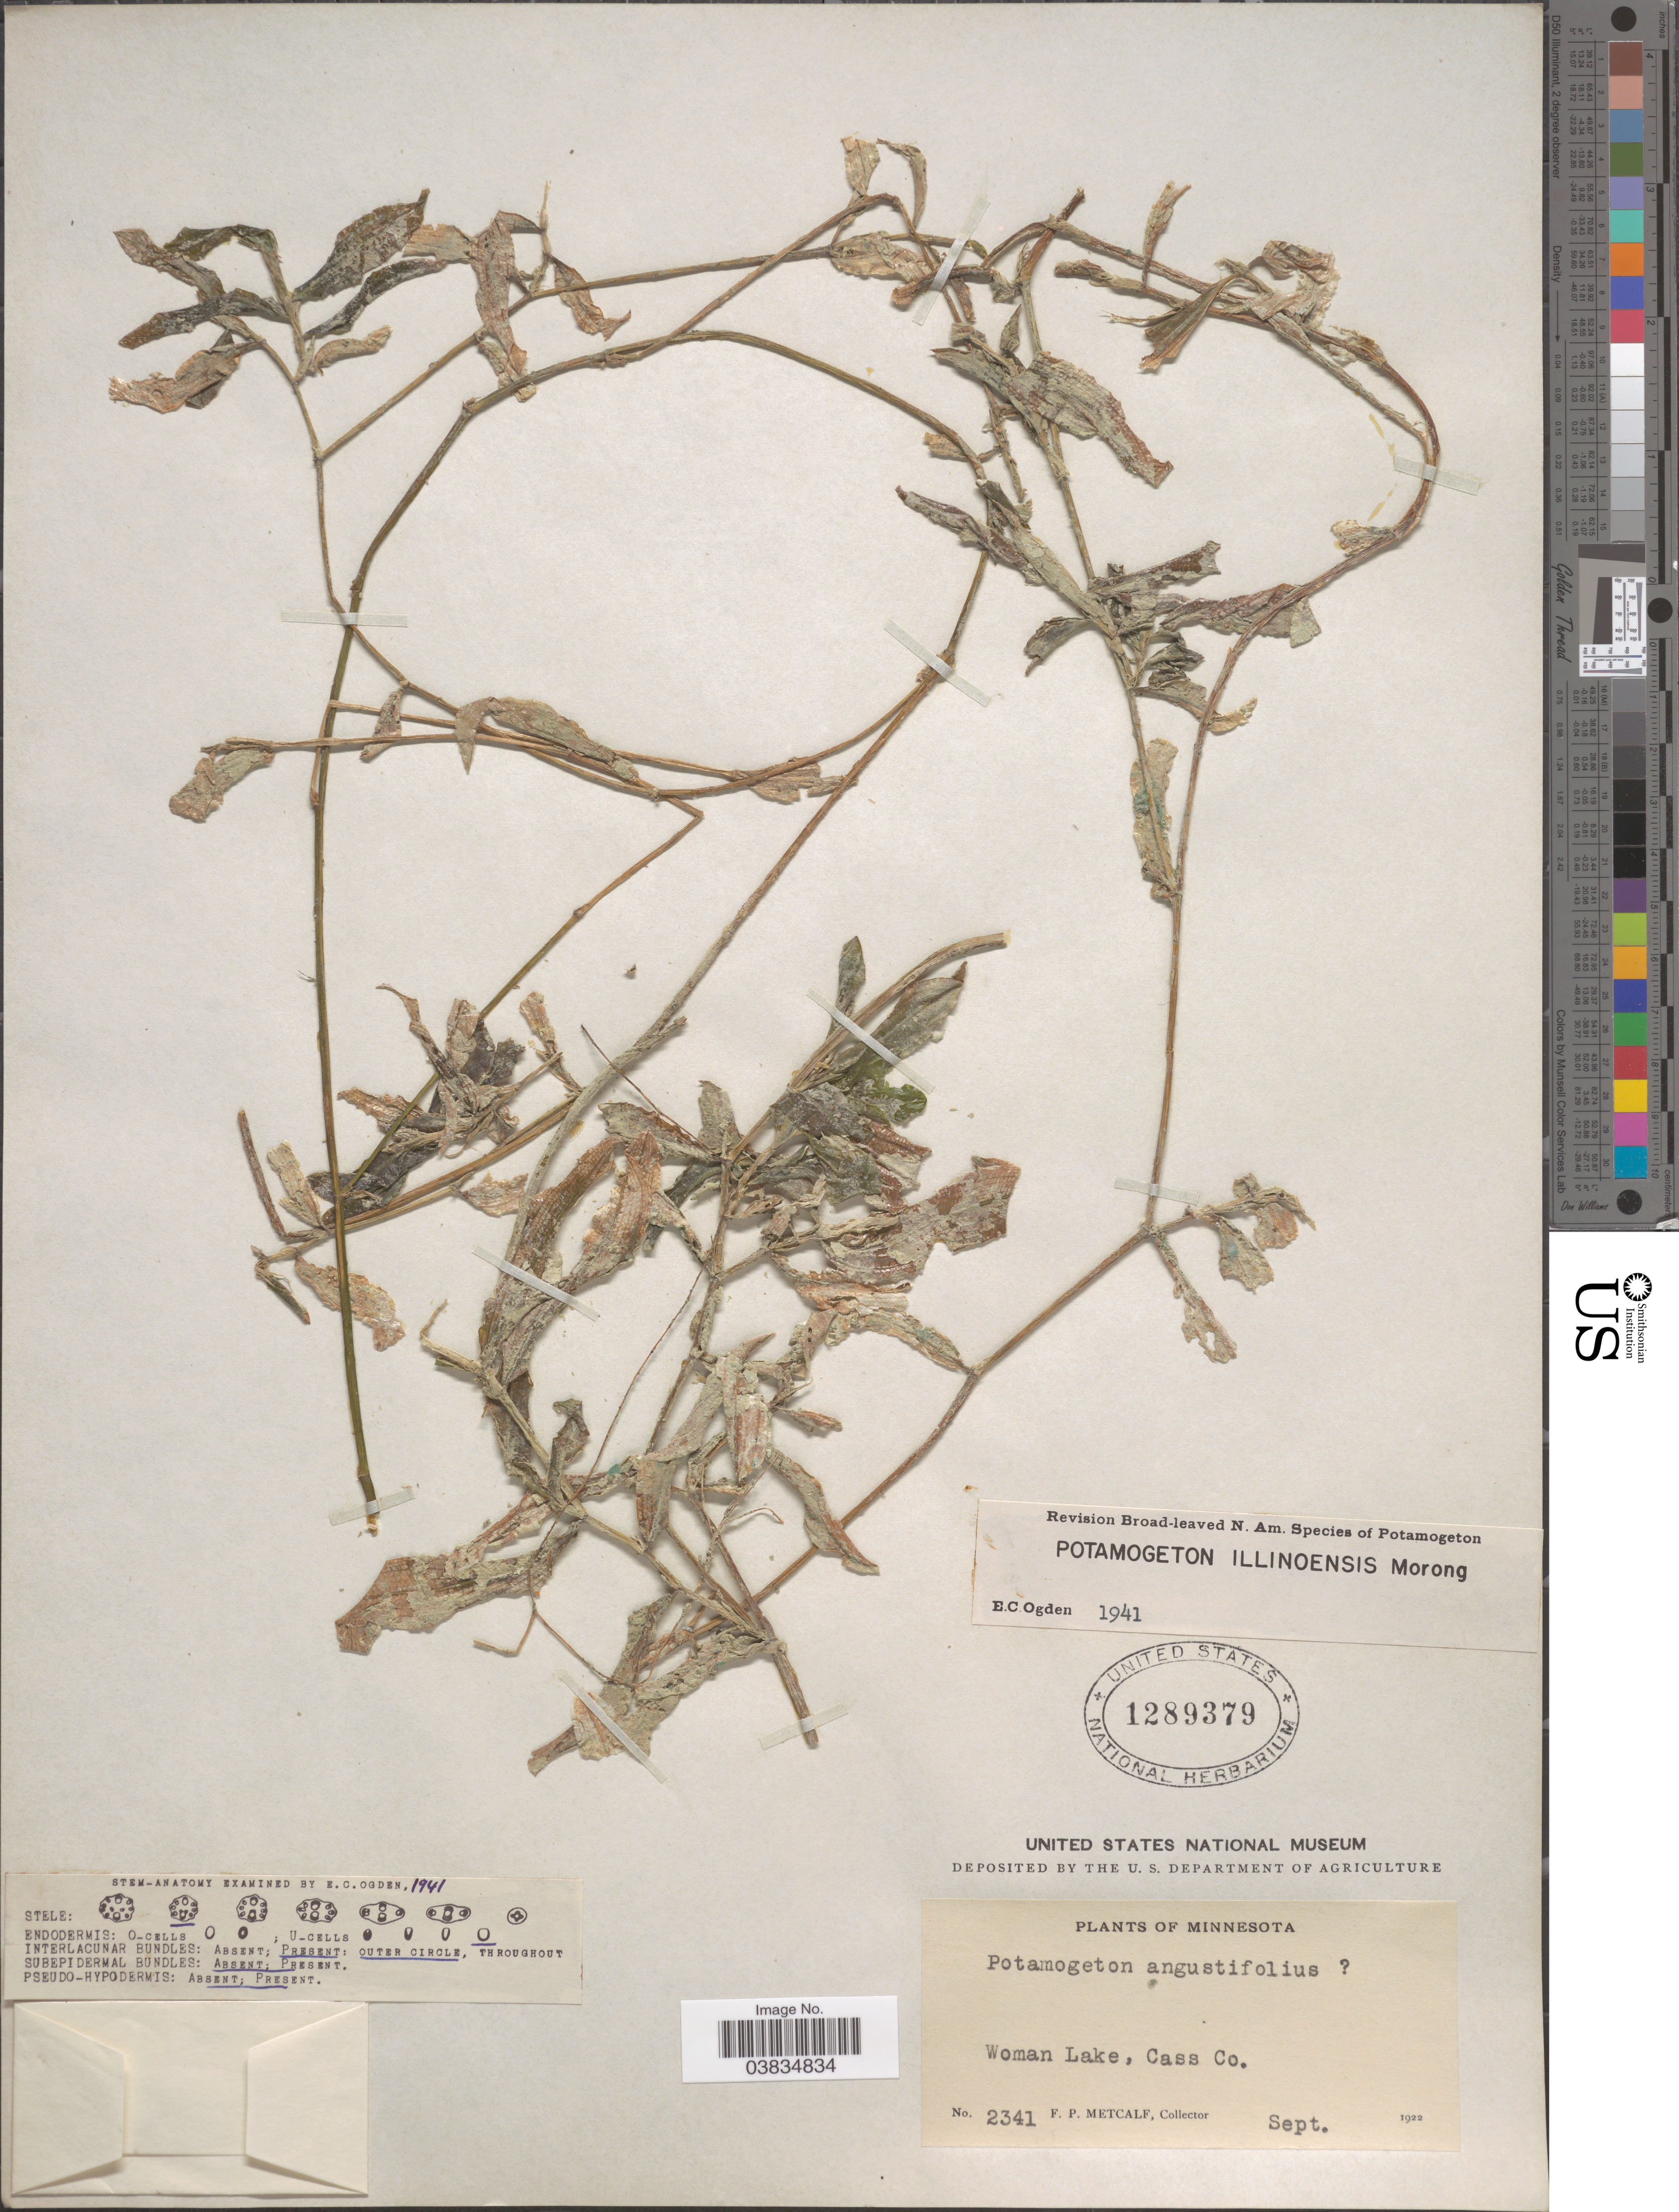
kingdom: Plantae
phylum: Tracheophyta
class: Liliopsida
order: Alismatales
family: Potamogetonaceae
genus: Potamogeton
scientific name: Potamogeton illinoensis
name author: Morong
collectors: F. Metcalf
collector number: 2341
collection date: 1922-09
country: United States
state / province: Minnesota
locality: Woman Lake, Cass Co.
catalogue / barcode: US 1289379